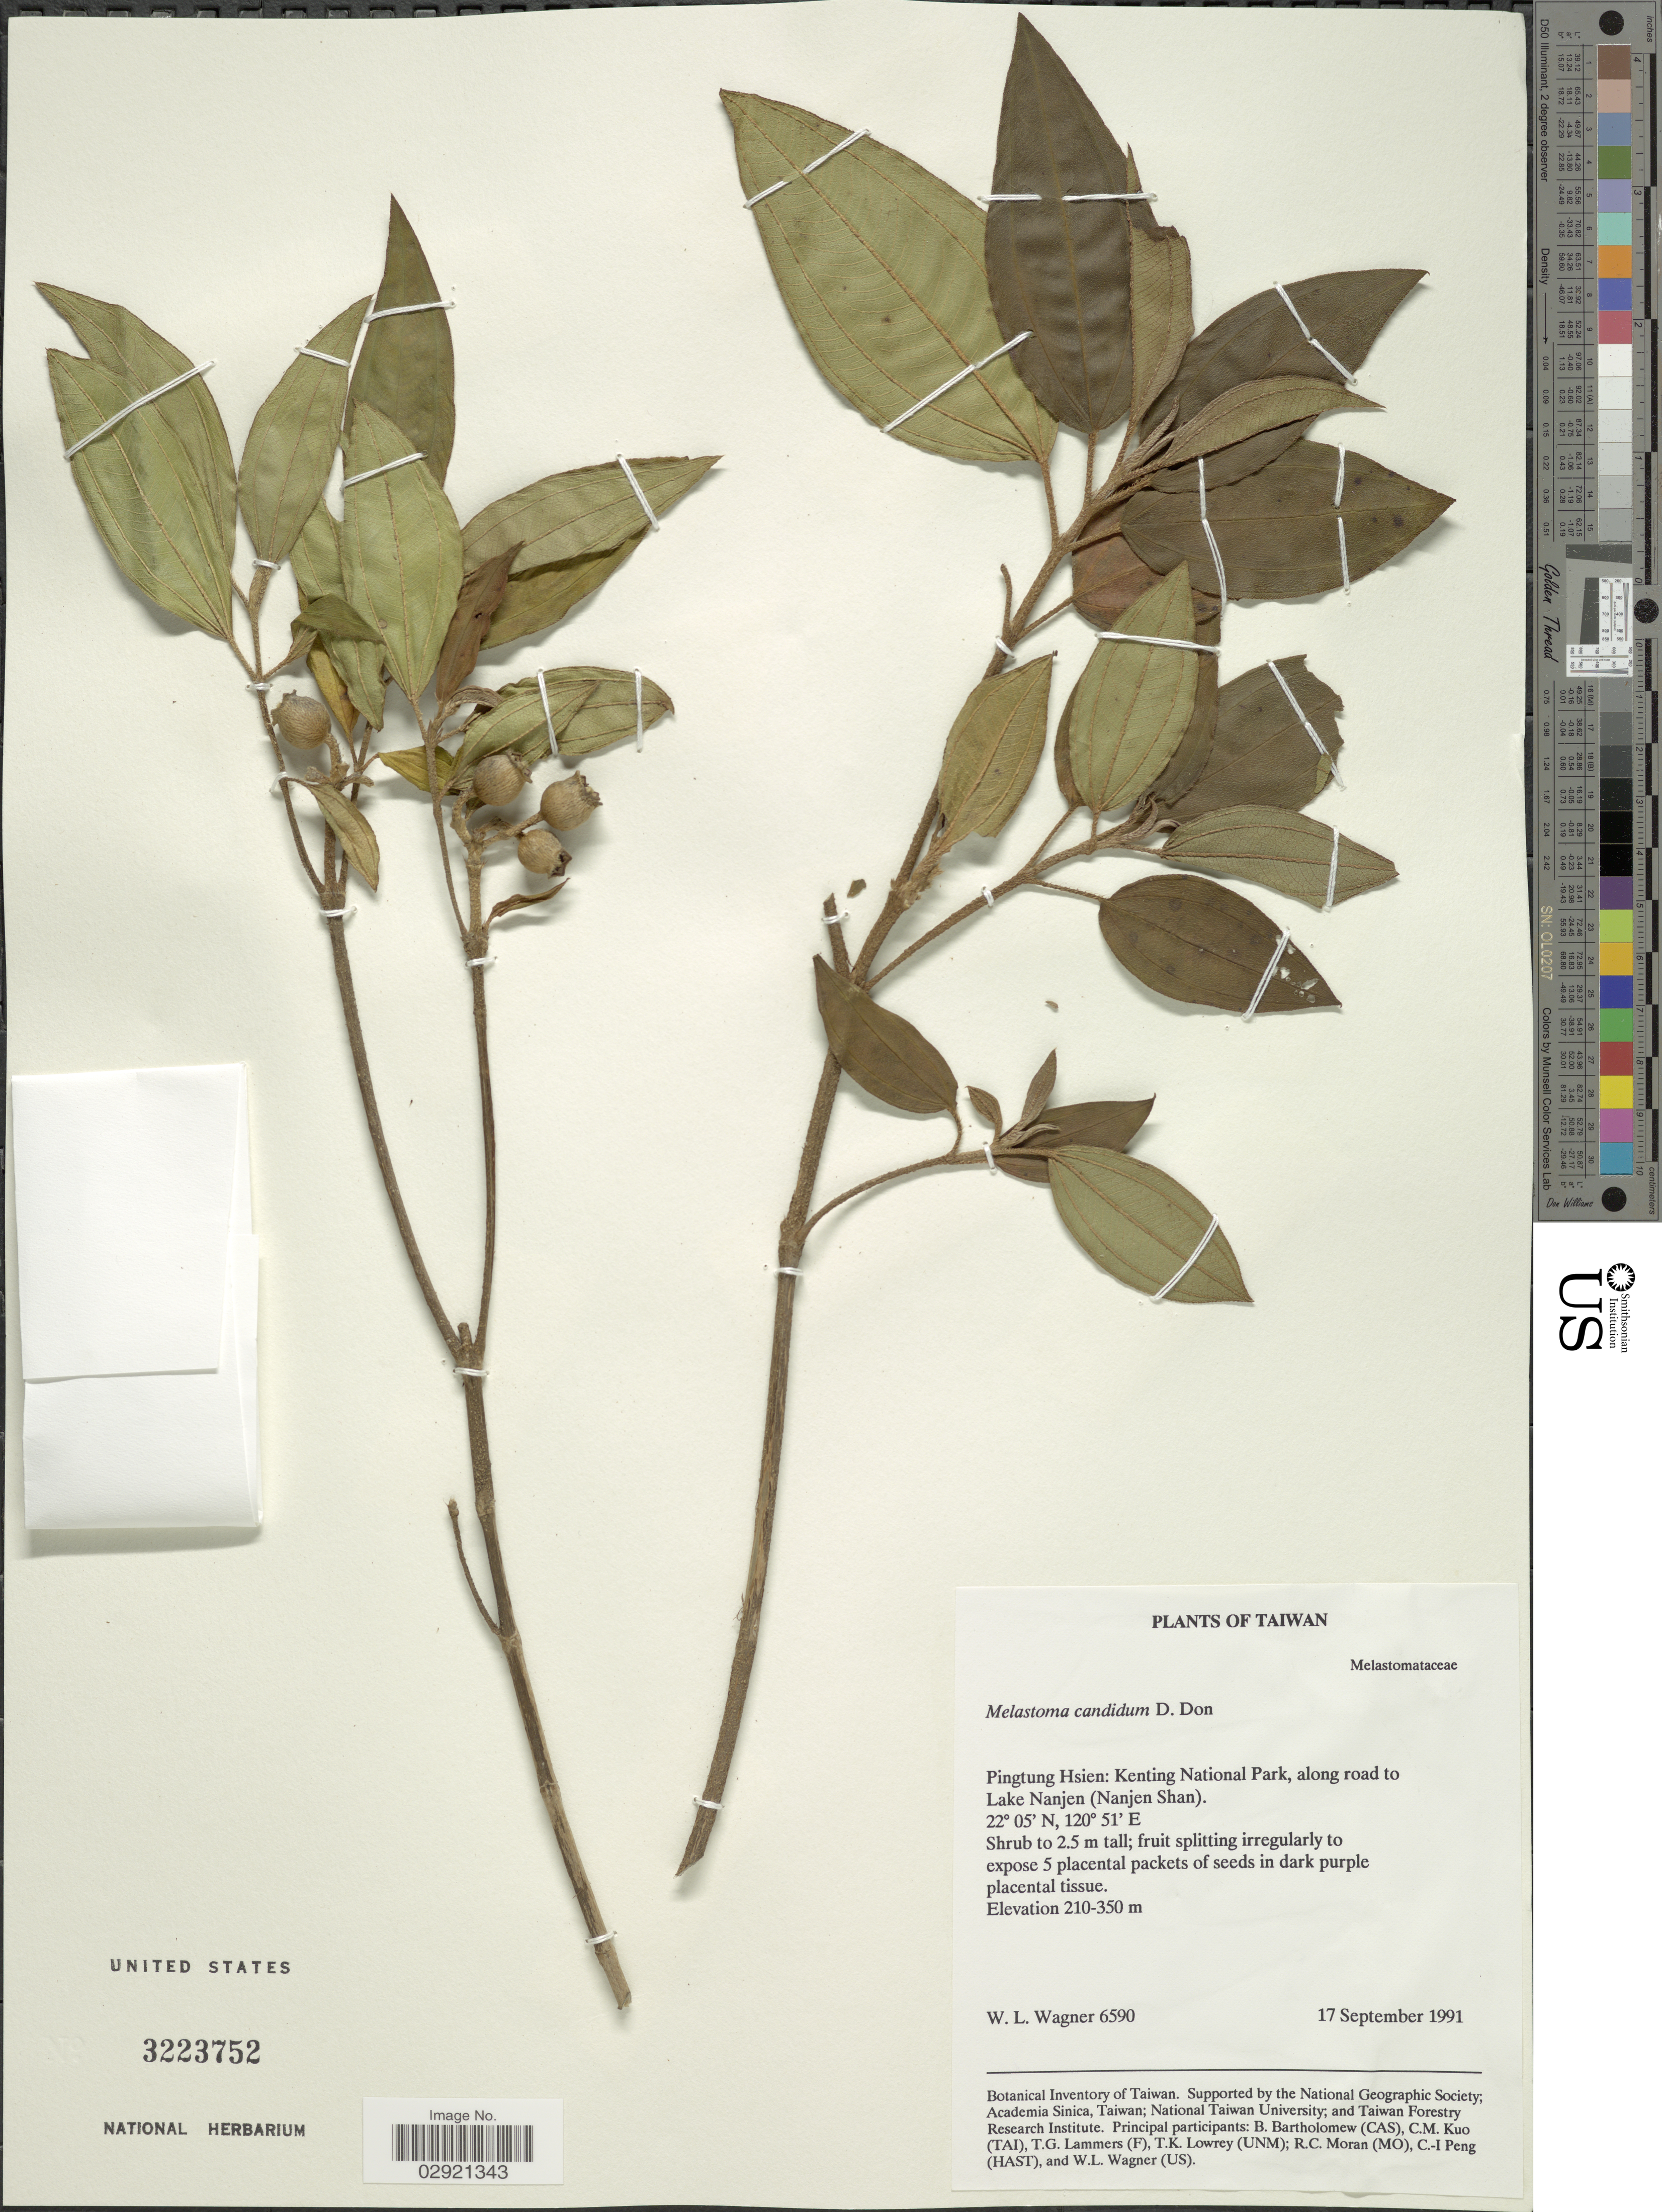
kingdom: Plantae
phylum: Tracheophyta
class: Magnoliopsida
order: Myrtales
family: Melastomataceae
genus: Melastoma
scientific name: Melastoma candidum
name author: D. Don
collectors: W. L. Wagner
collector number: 6590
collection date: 1991-09-17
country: Taiwan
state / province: Pingtung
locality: Pingtung Hsien: Kenting National Park, along road to Lake Nanjen (Nanjen Shan).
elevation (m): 210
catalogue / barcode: US 3223752